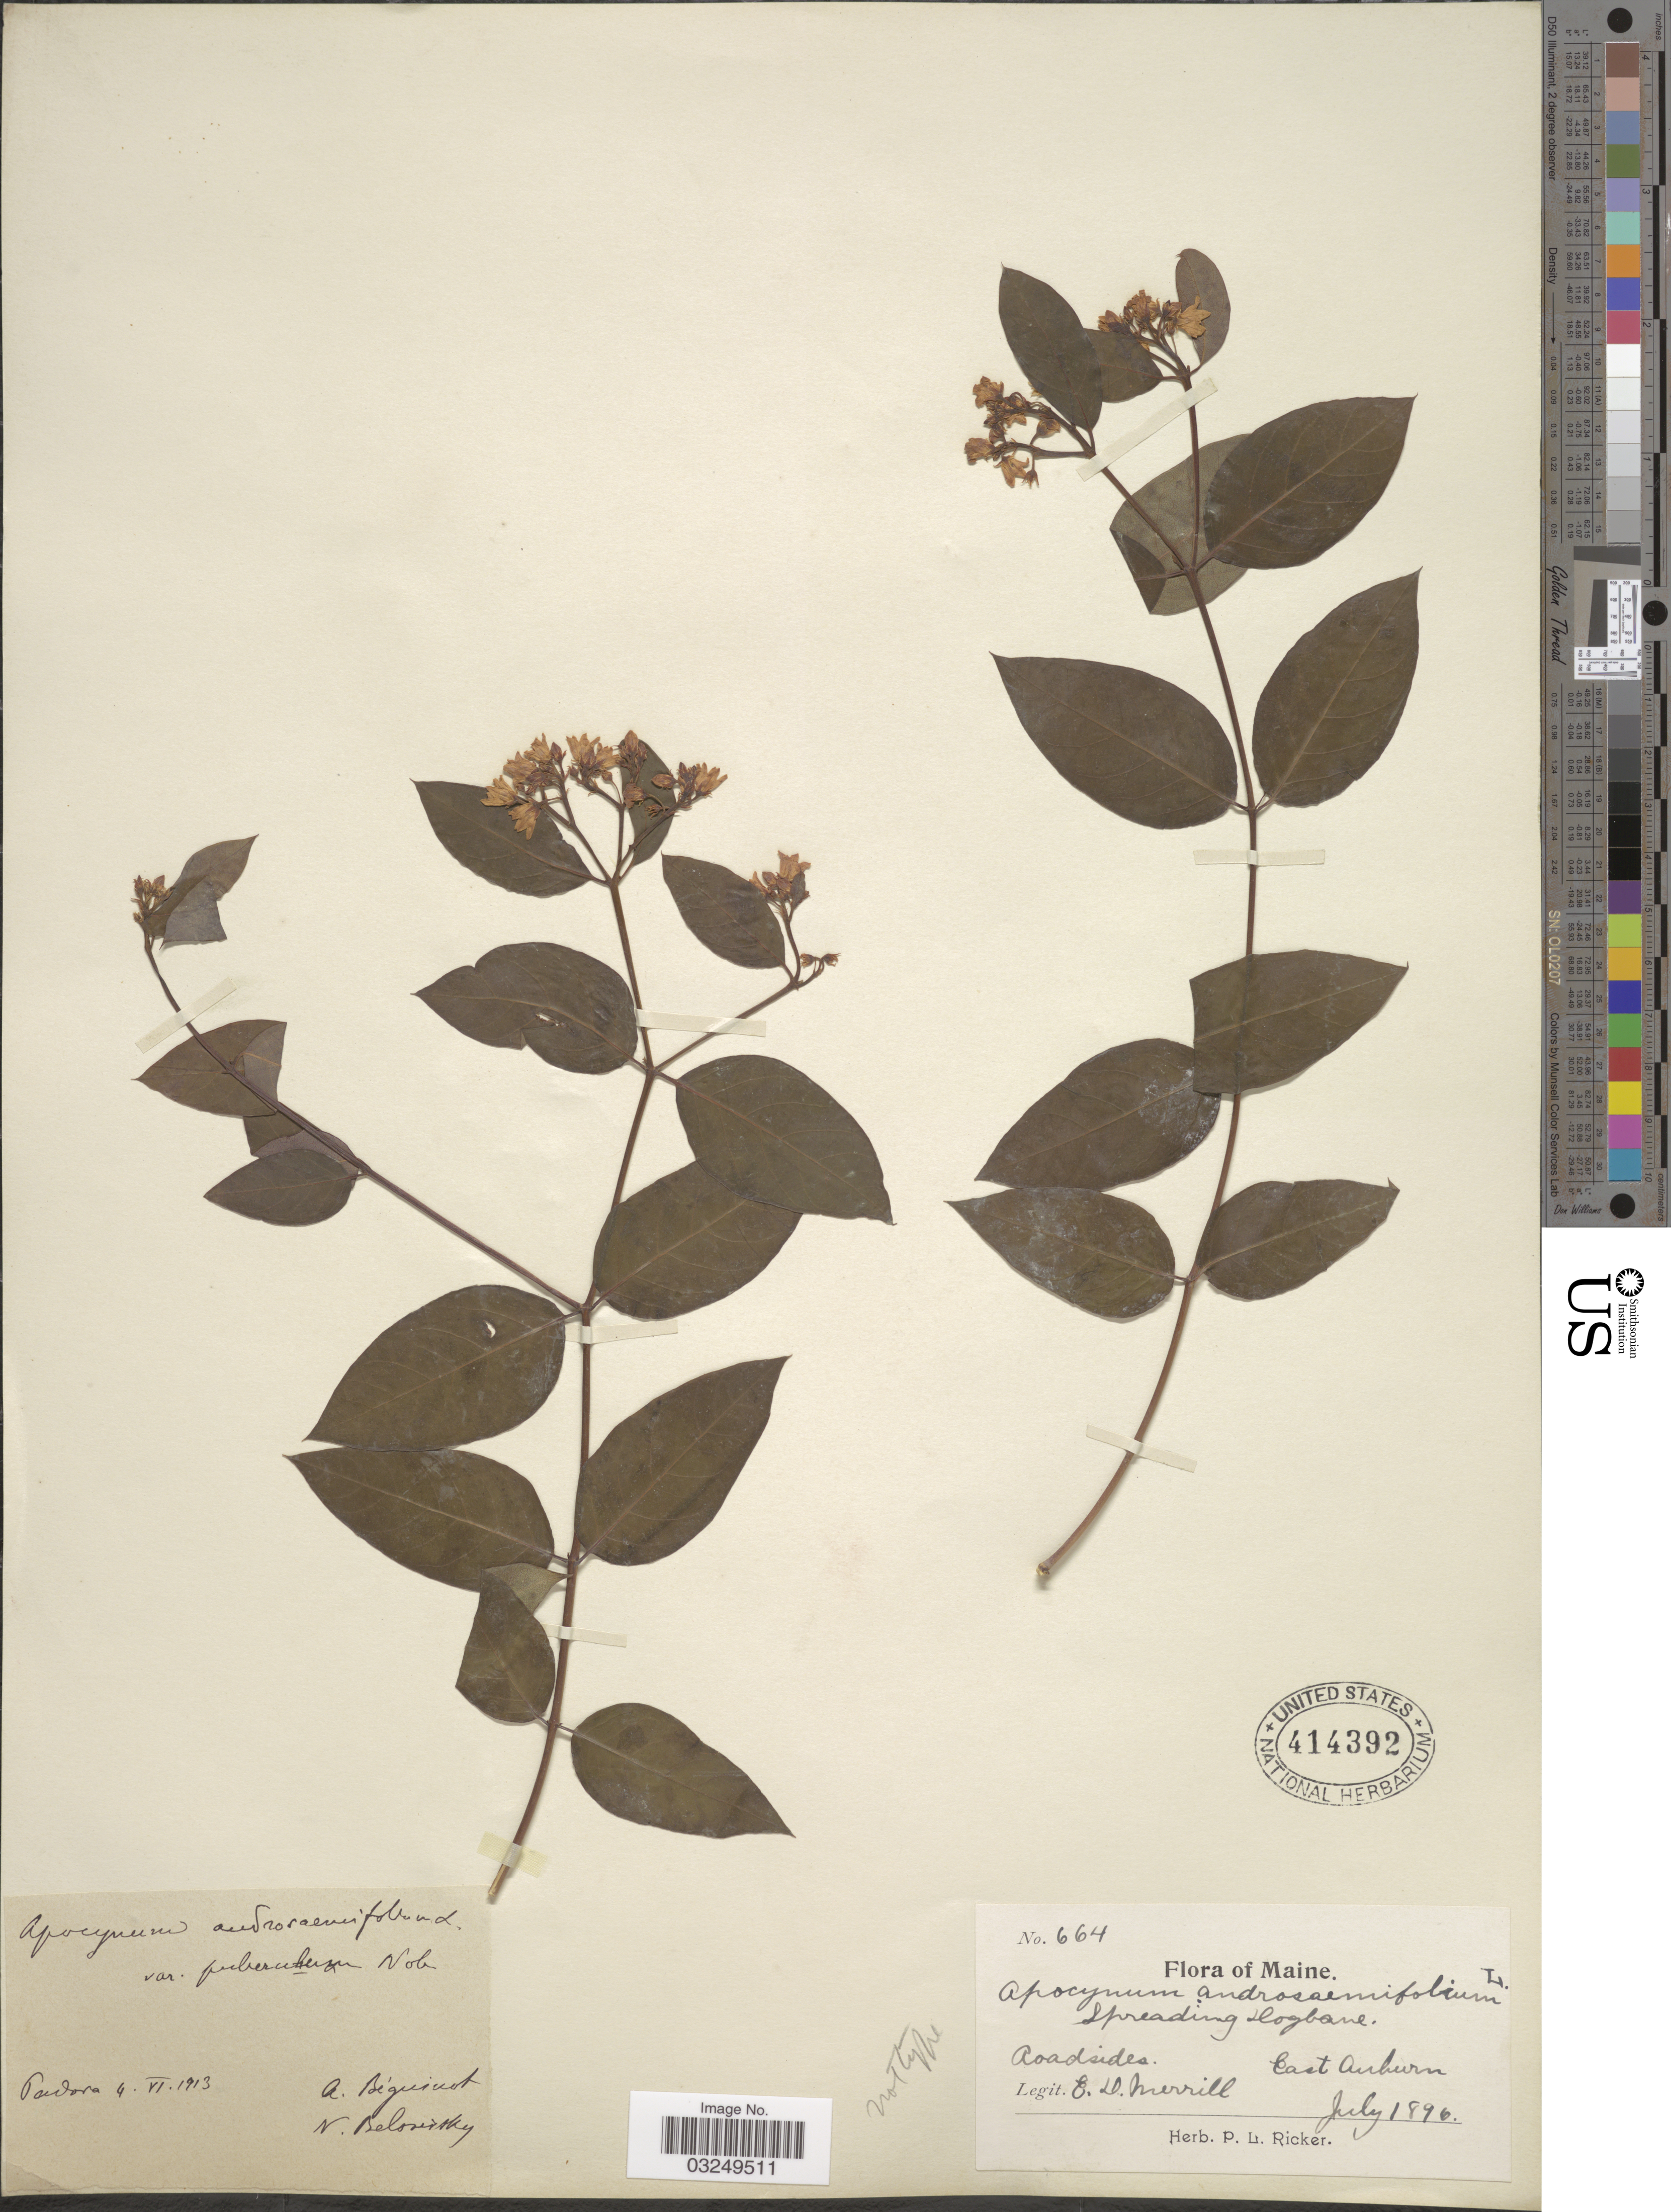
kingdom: Plantae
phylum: Tracheophyta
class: Magnoliopsida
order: Gentianales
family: Apocynaceae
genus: Apocynum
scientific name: Apocynum androsaemifolium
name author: L.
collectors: E. D. Merrill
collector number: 664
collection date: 1896-07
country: United States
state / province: Maine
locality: Roadsides. East Auburn.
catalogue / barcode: US 414392